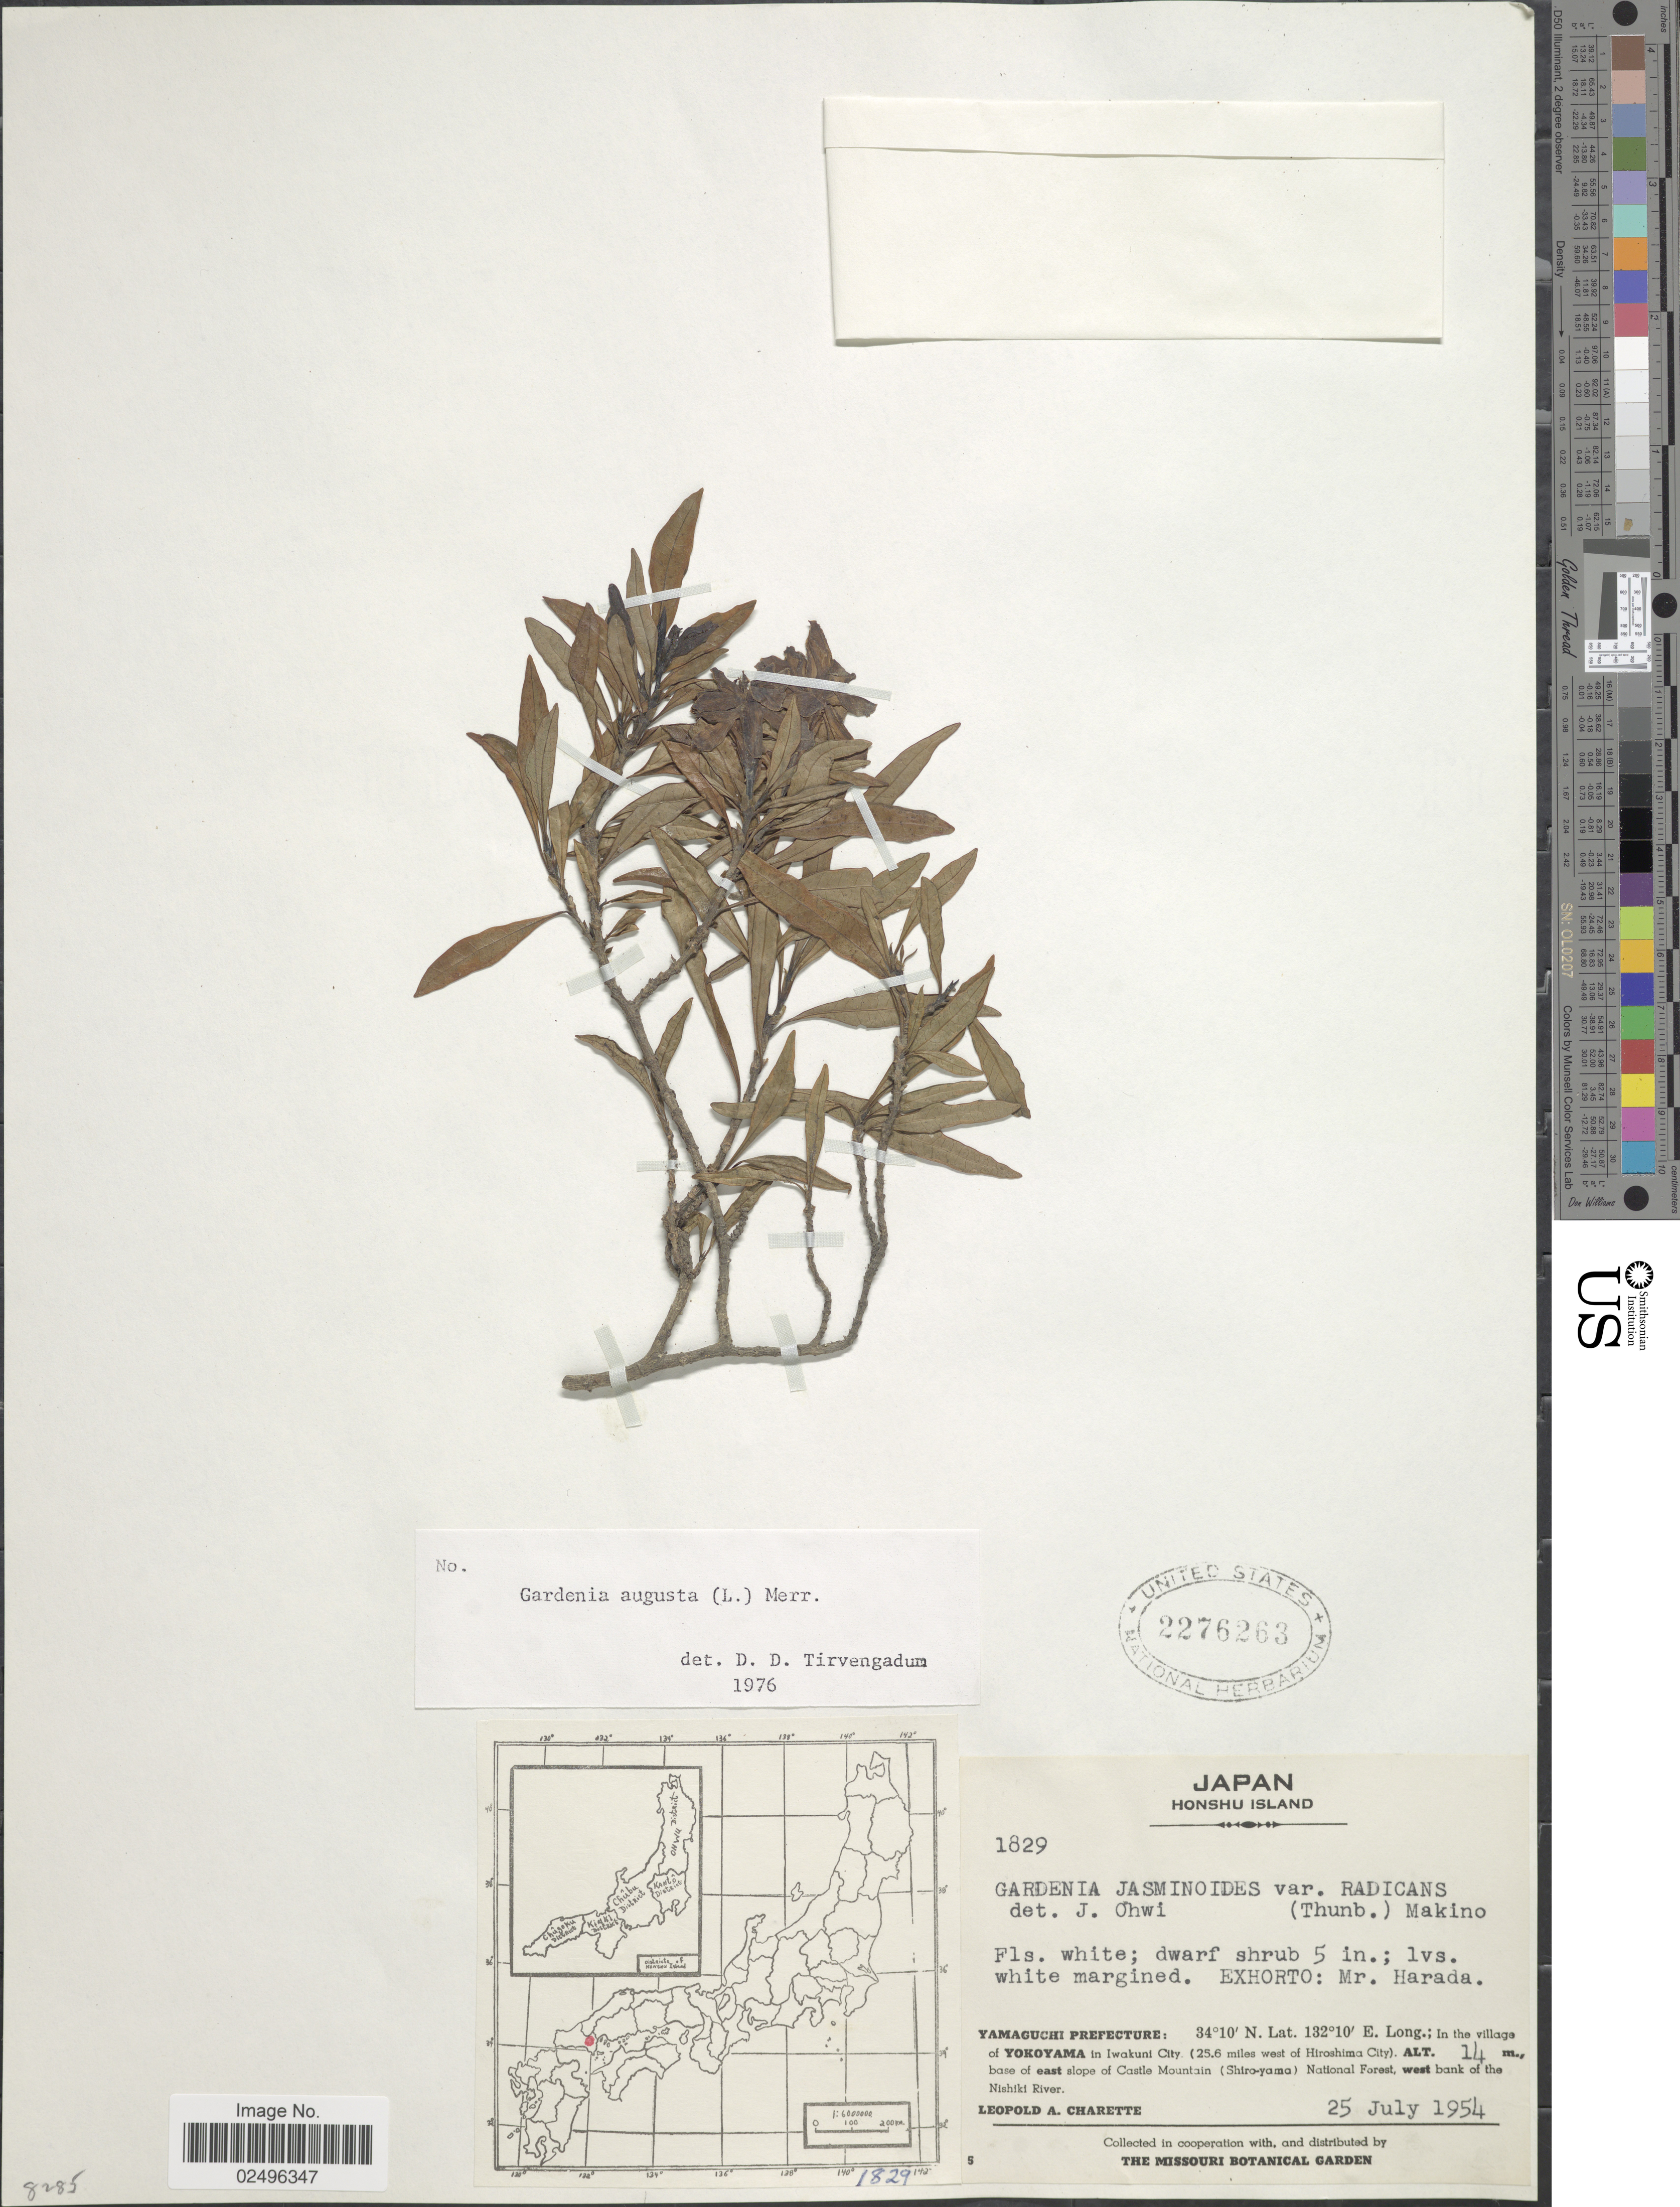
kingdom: Plantae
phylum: Tracheophyta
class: Magnoliopsida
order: Gentianales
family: Rubiaceae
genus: Gardenia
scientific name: Gardenia augusta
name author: (L.) Merr.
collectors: L. A. Charette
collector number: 1829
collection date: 1954-07-25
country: Japan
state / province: Yamaguti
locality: Honshu Island. Yamaguchi Prefecture. In the village of Yokoyama in Iwakuni City (25.6 miles west of Hiroshima City) base of east slope of Castle Mountain (Shiro-yama) National Forest, west bank of Nishiki River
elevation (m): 14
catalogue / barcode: US 2276263